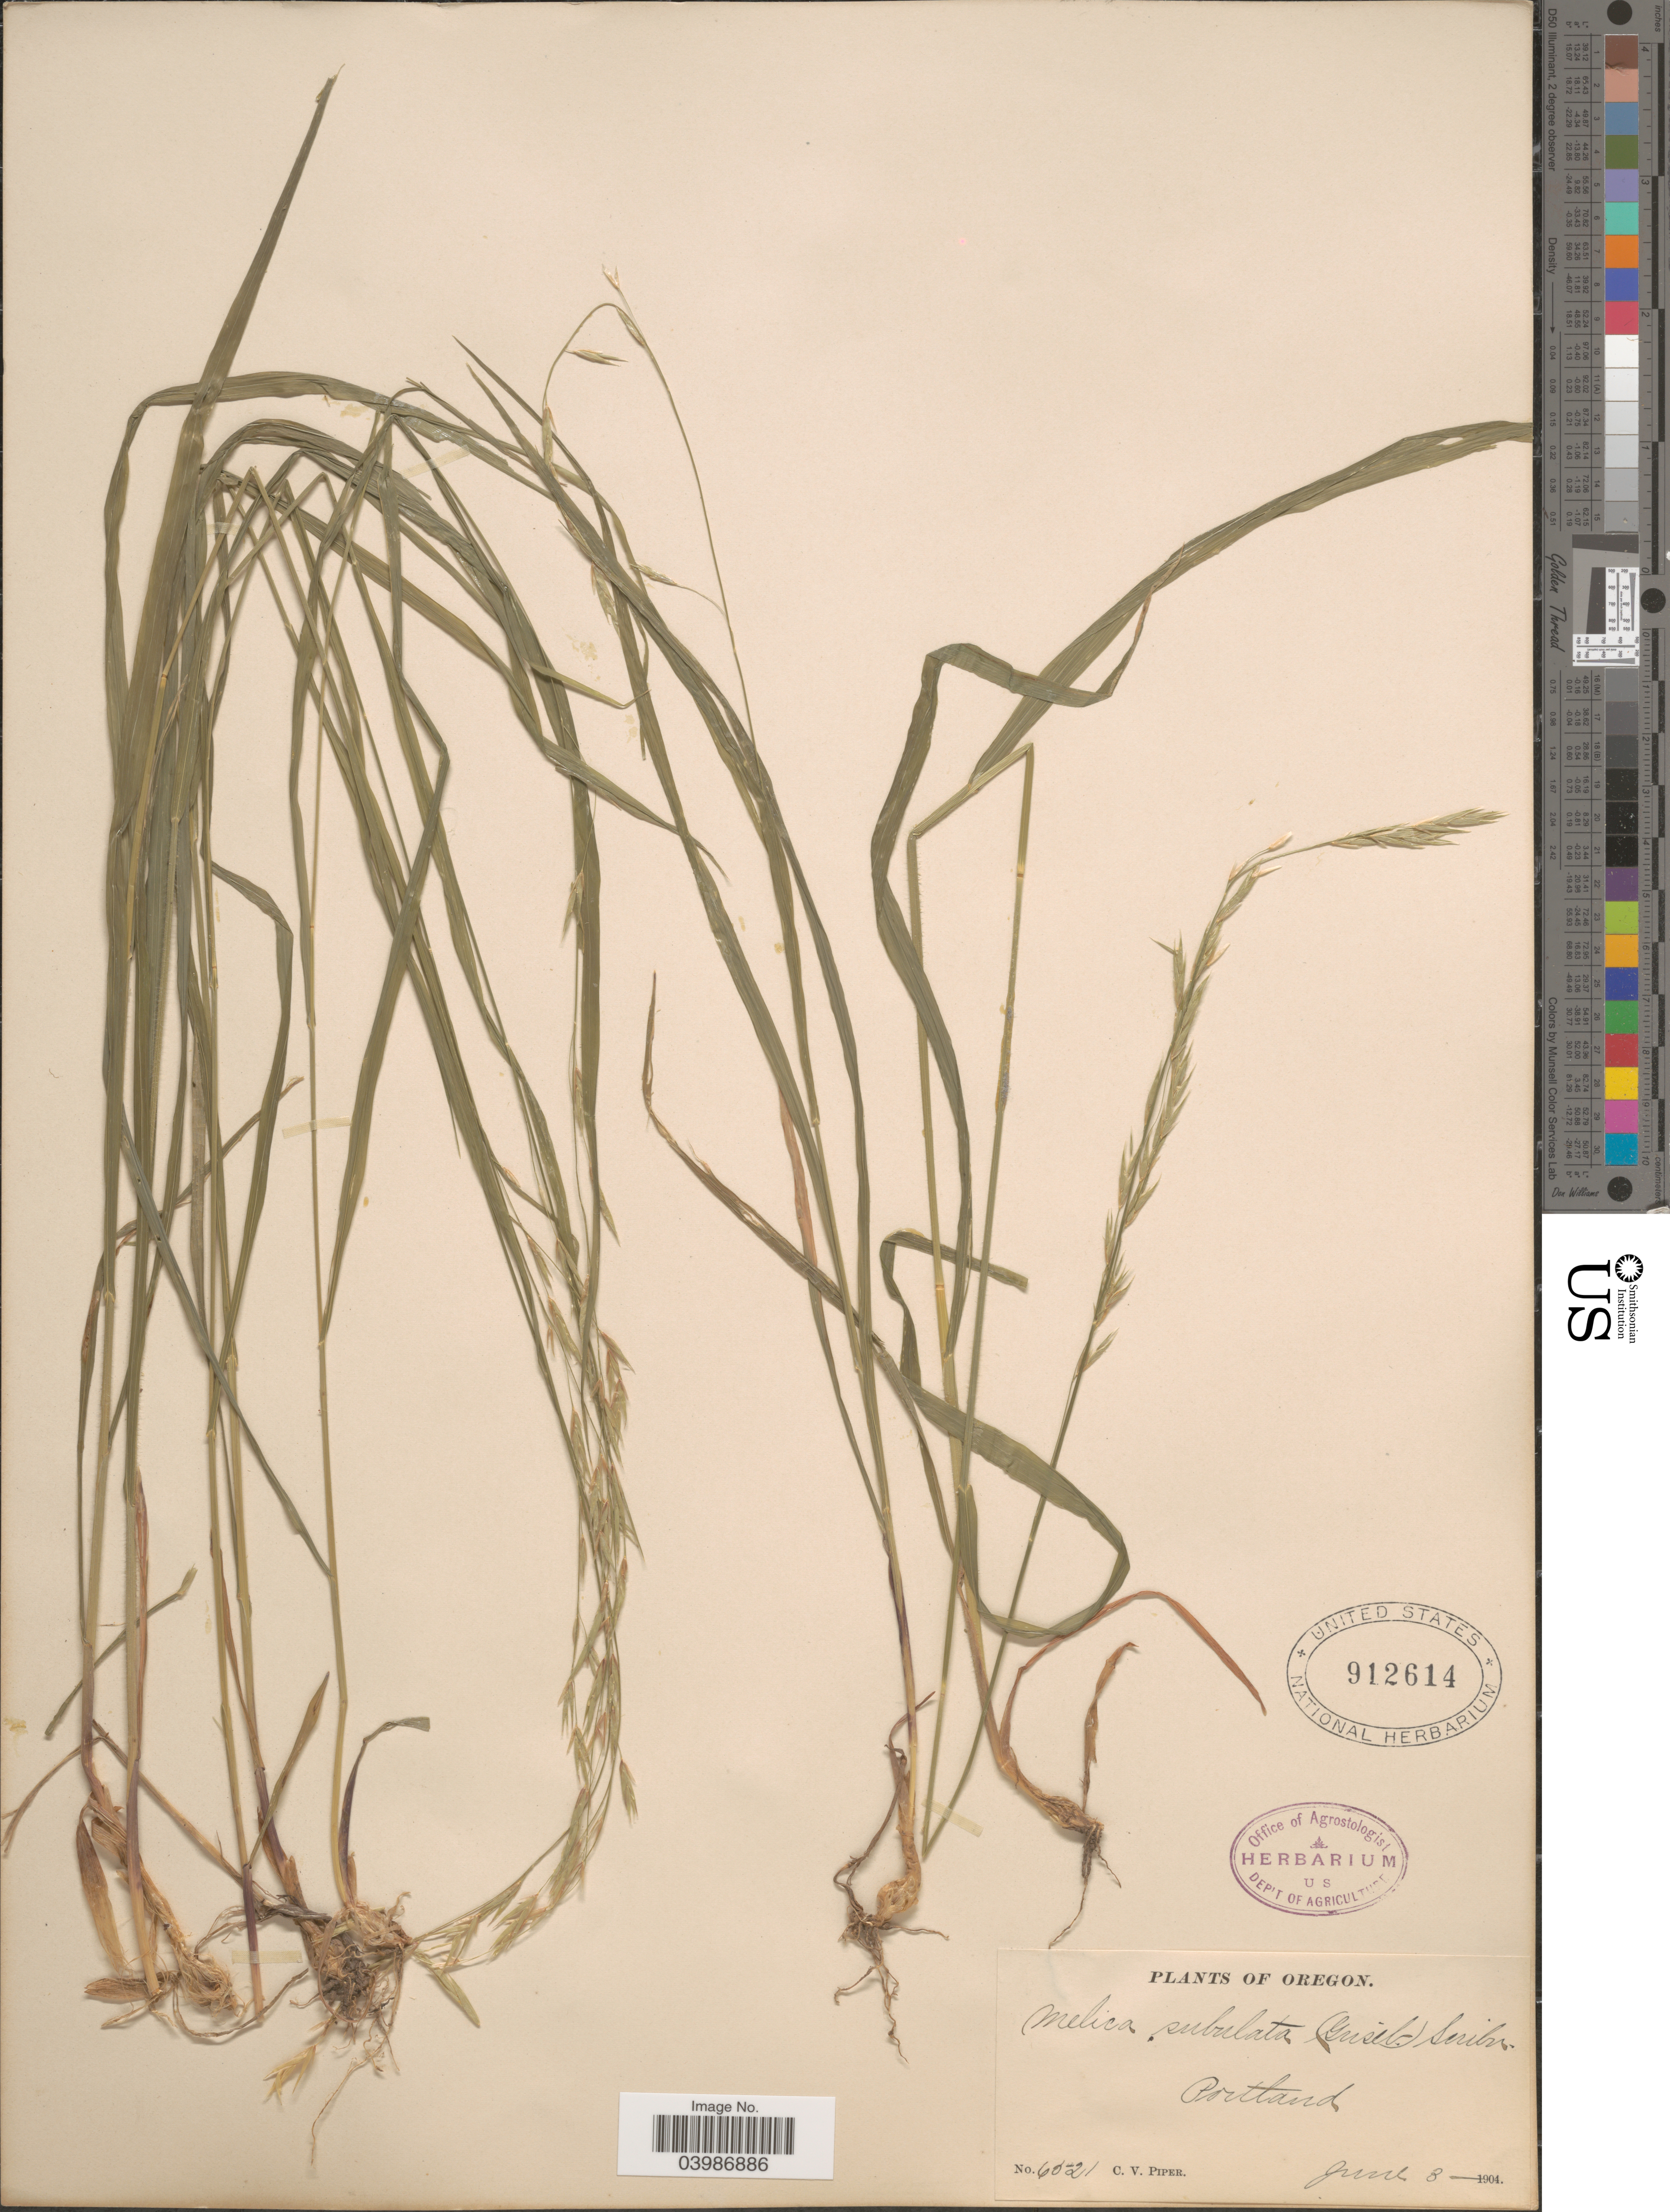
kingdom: Plantae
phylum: Tracheophyta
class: Liliopsida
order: Poales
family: Poaceae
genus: Melica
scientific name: Melica subulata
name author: (Griseb.) Scribn.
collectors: C. V. Piper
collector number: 6521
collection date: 1904-06-03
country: United States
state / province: Oregon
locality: Portland.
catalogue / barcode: US 912614